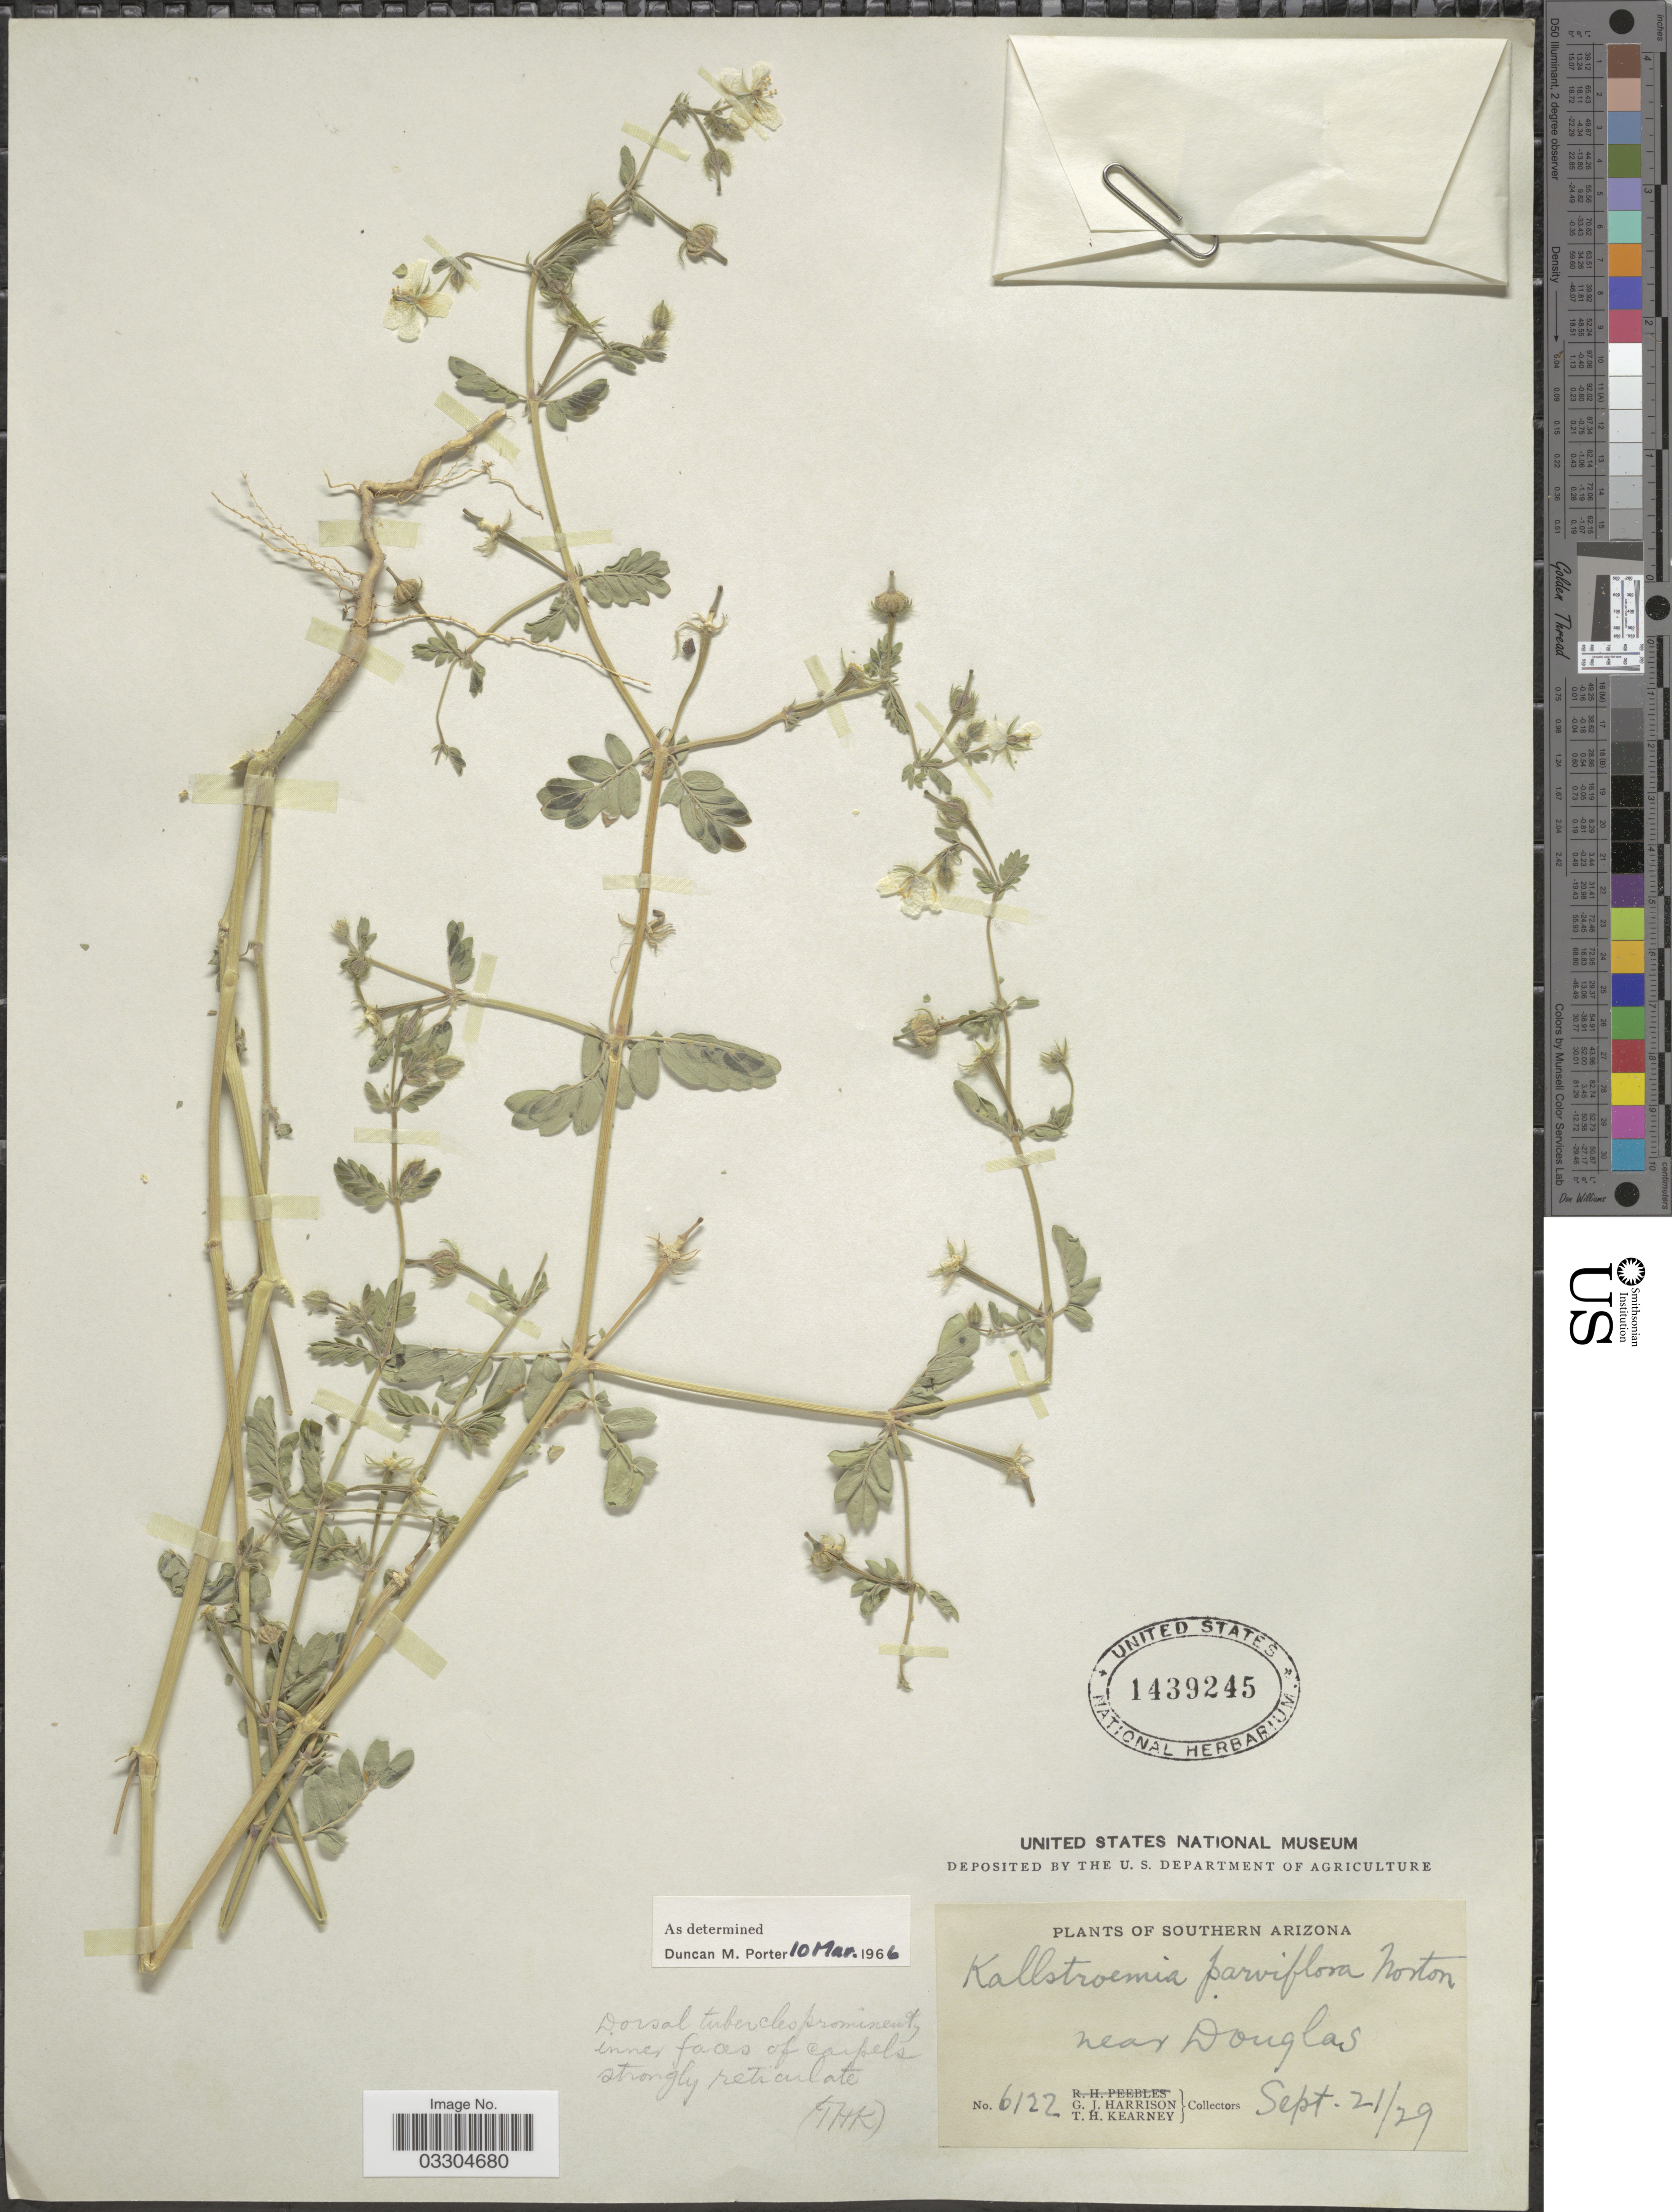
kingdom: Plantae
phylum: Tracheophyta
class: Magnoliopsida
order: Zygophyllales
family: Zygophyllaceae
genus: Kallstroemia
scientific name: Kallstroemia parviflora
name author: Norton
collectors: G. J. Harrison & T. H. Kearney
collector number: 6122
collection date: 1929-09-02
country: United States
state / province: Arizona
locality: Southern Arizona. Near Douglas.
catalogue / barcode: US 1439245